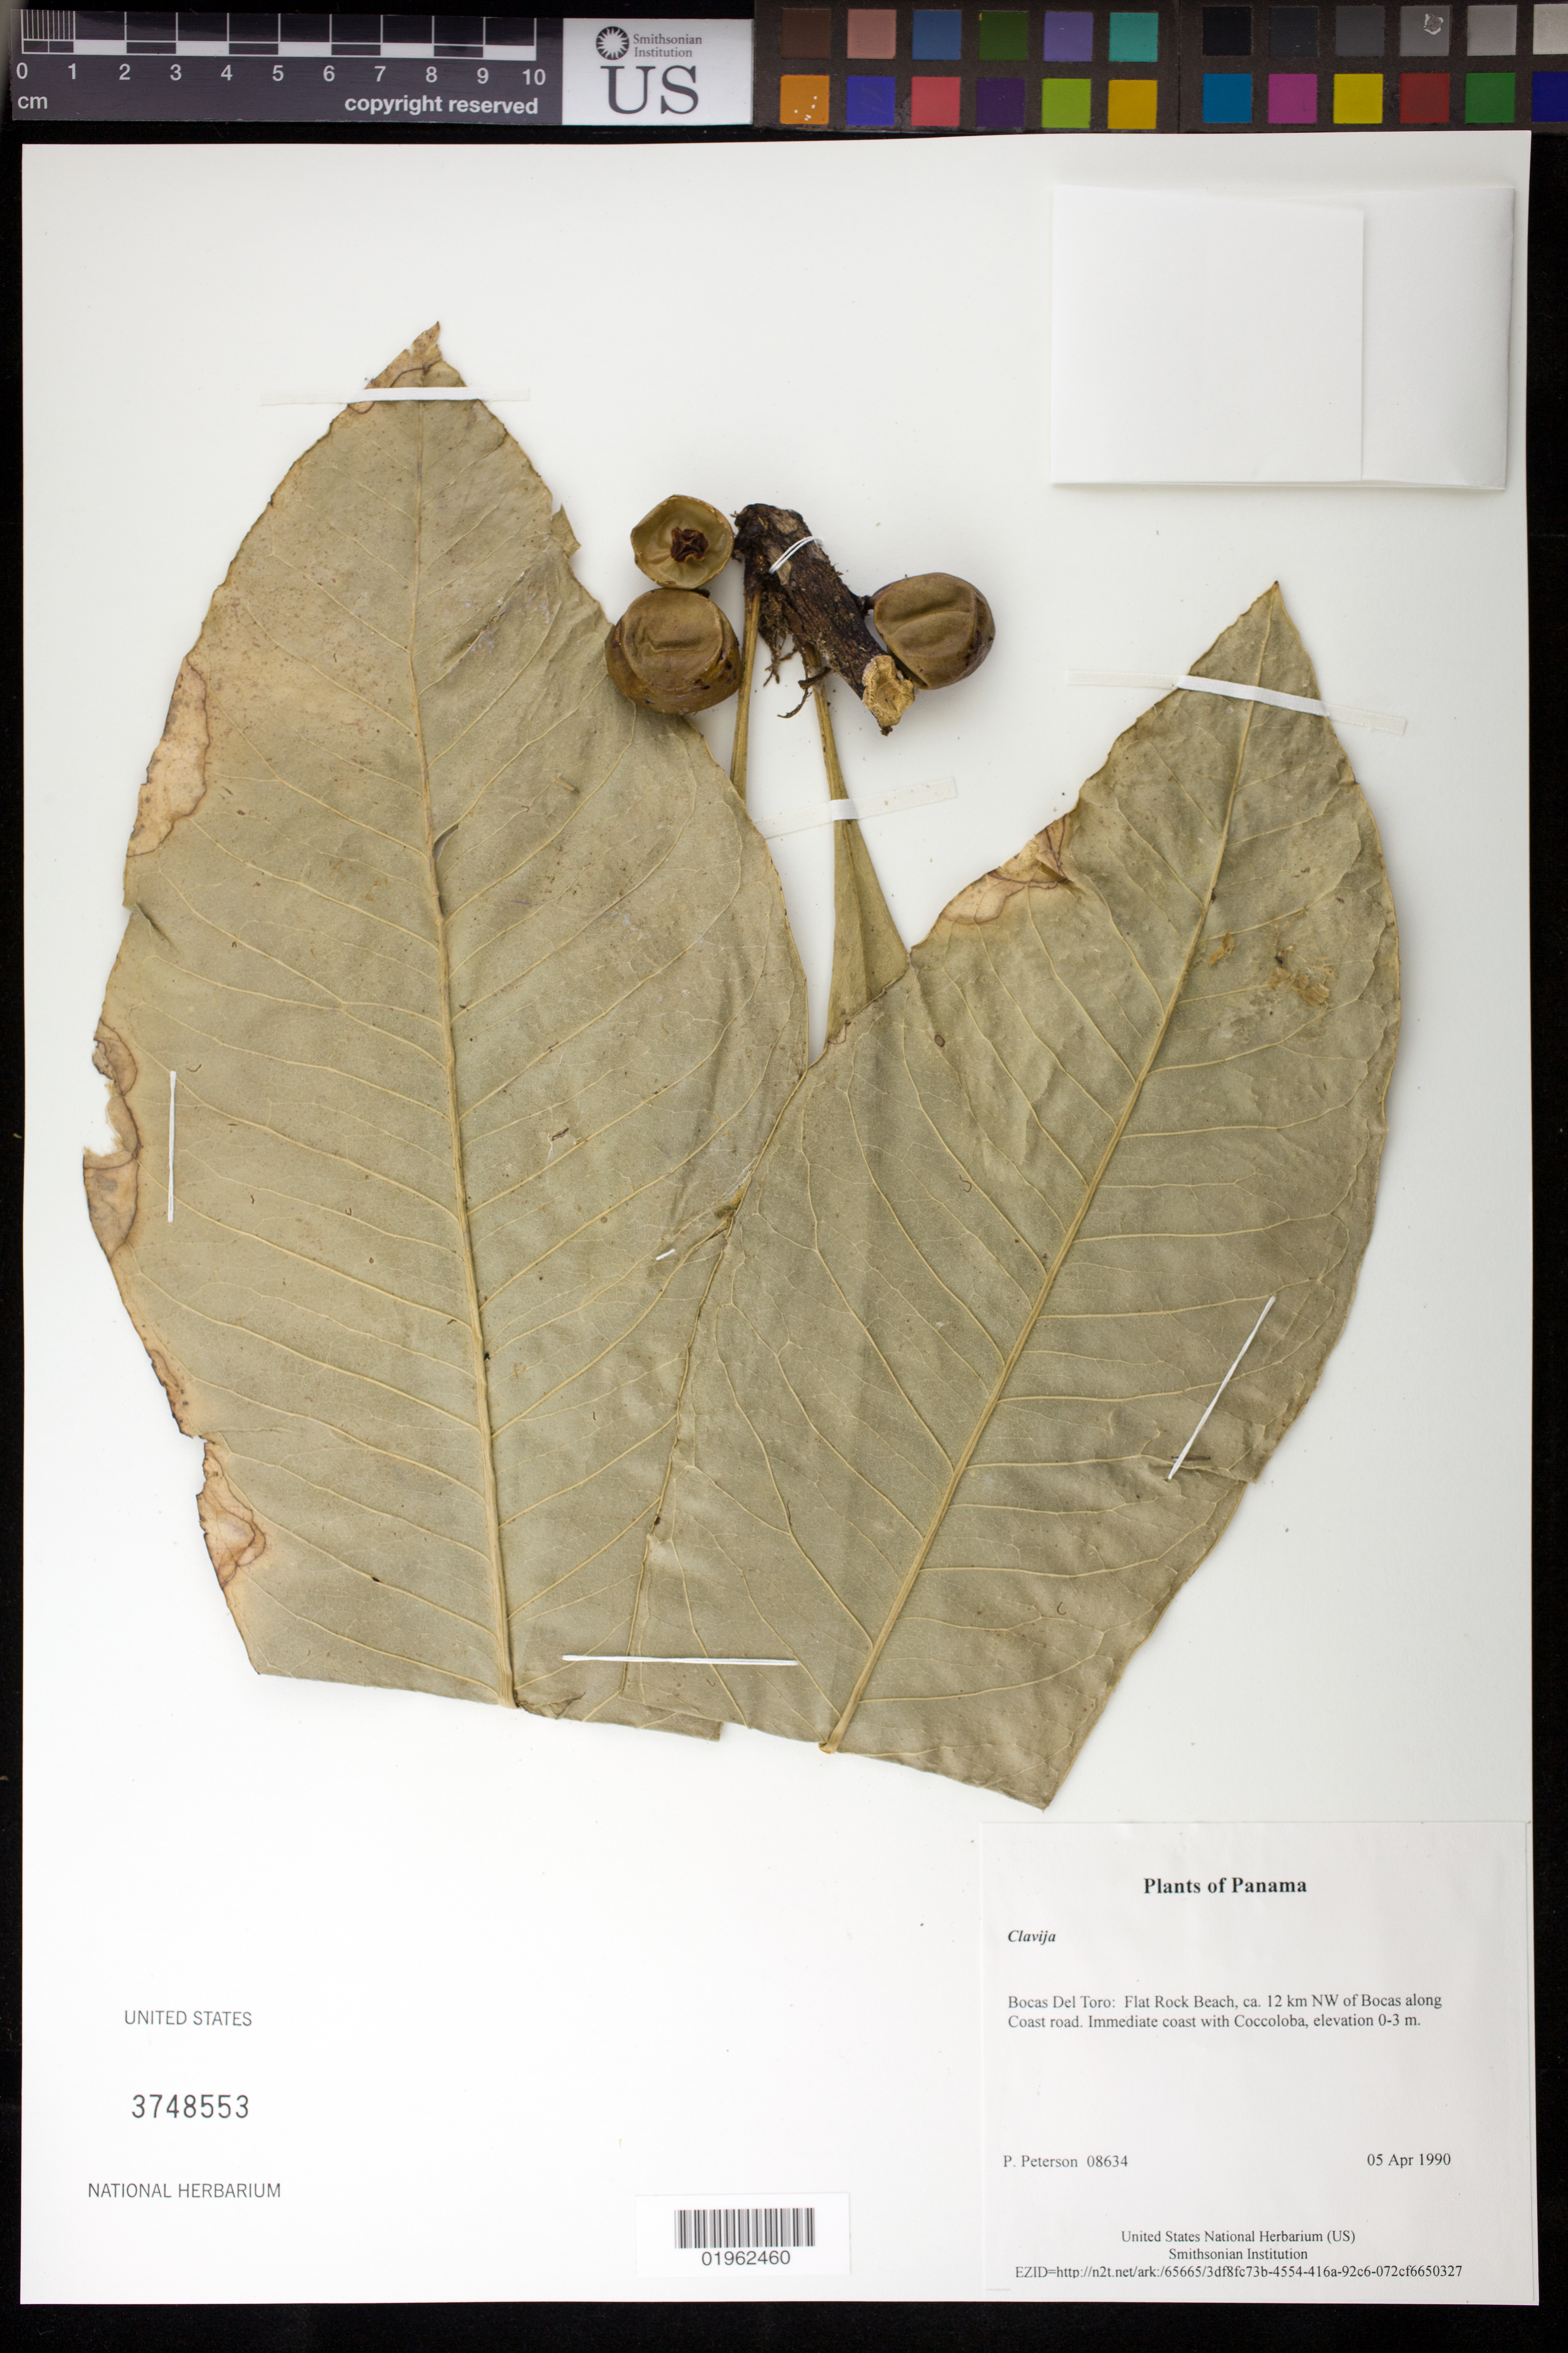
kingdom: Plantae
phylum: Tracheophyta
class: Magnoliopsida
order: Ericales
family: Primulaceae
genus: Clavija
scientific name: Clavija sp.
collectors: P. M. Peterson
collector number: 08634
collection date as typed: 05 Apr 1990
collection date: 1990-04-05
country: Panama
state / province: Bocas del Toro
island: Colón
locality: Flat Rock Beach, ca. 12 km NW of Bocas along Coast road.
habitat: Immediate coast with Coccoloba, elevation 0-3 m.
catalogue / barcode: US 3748553